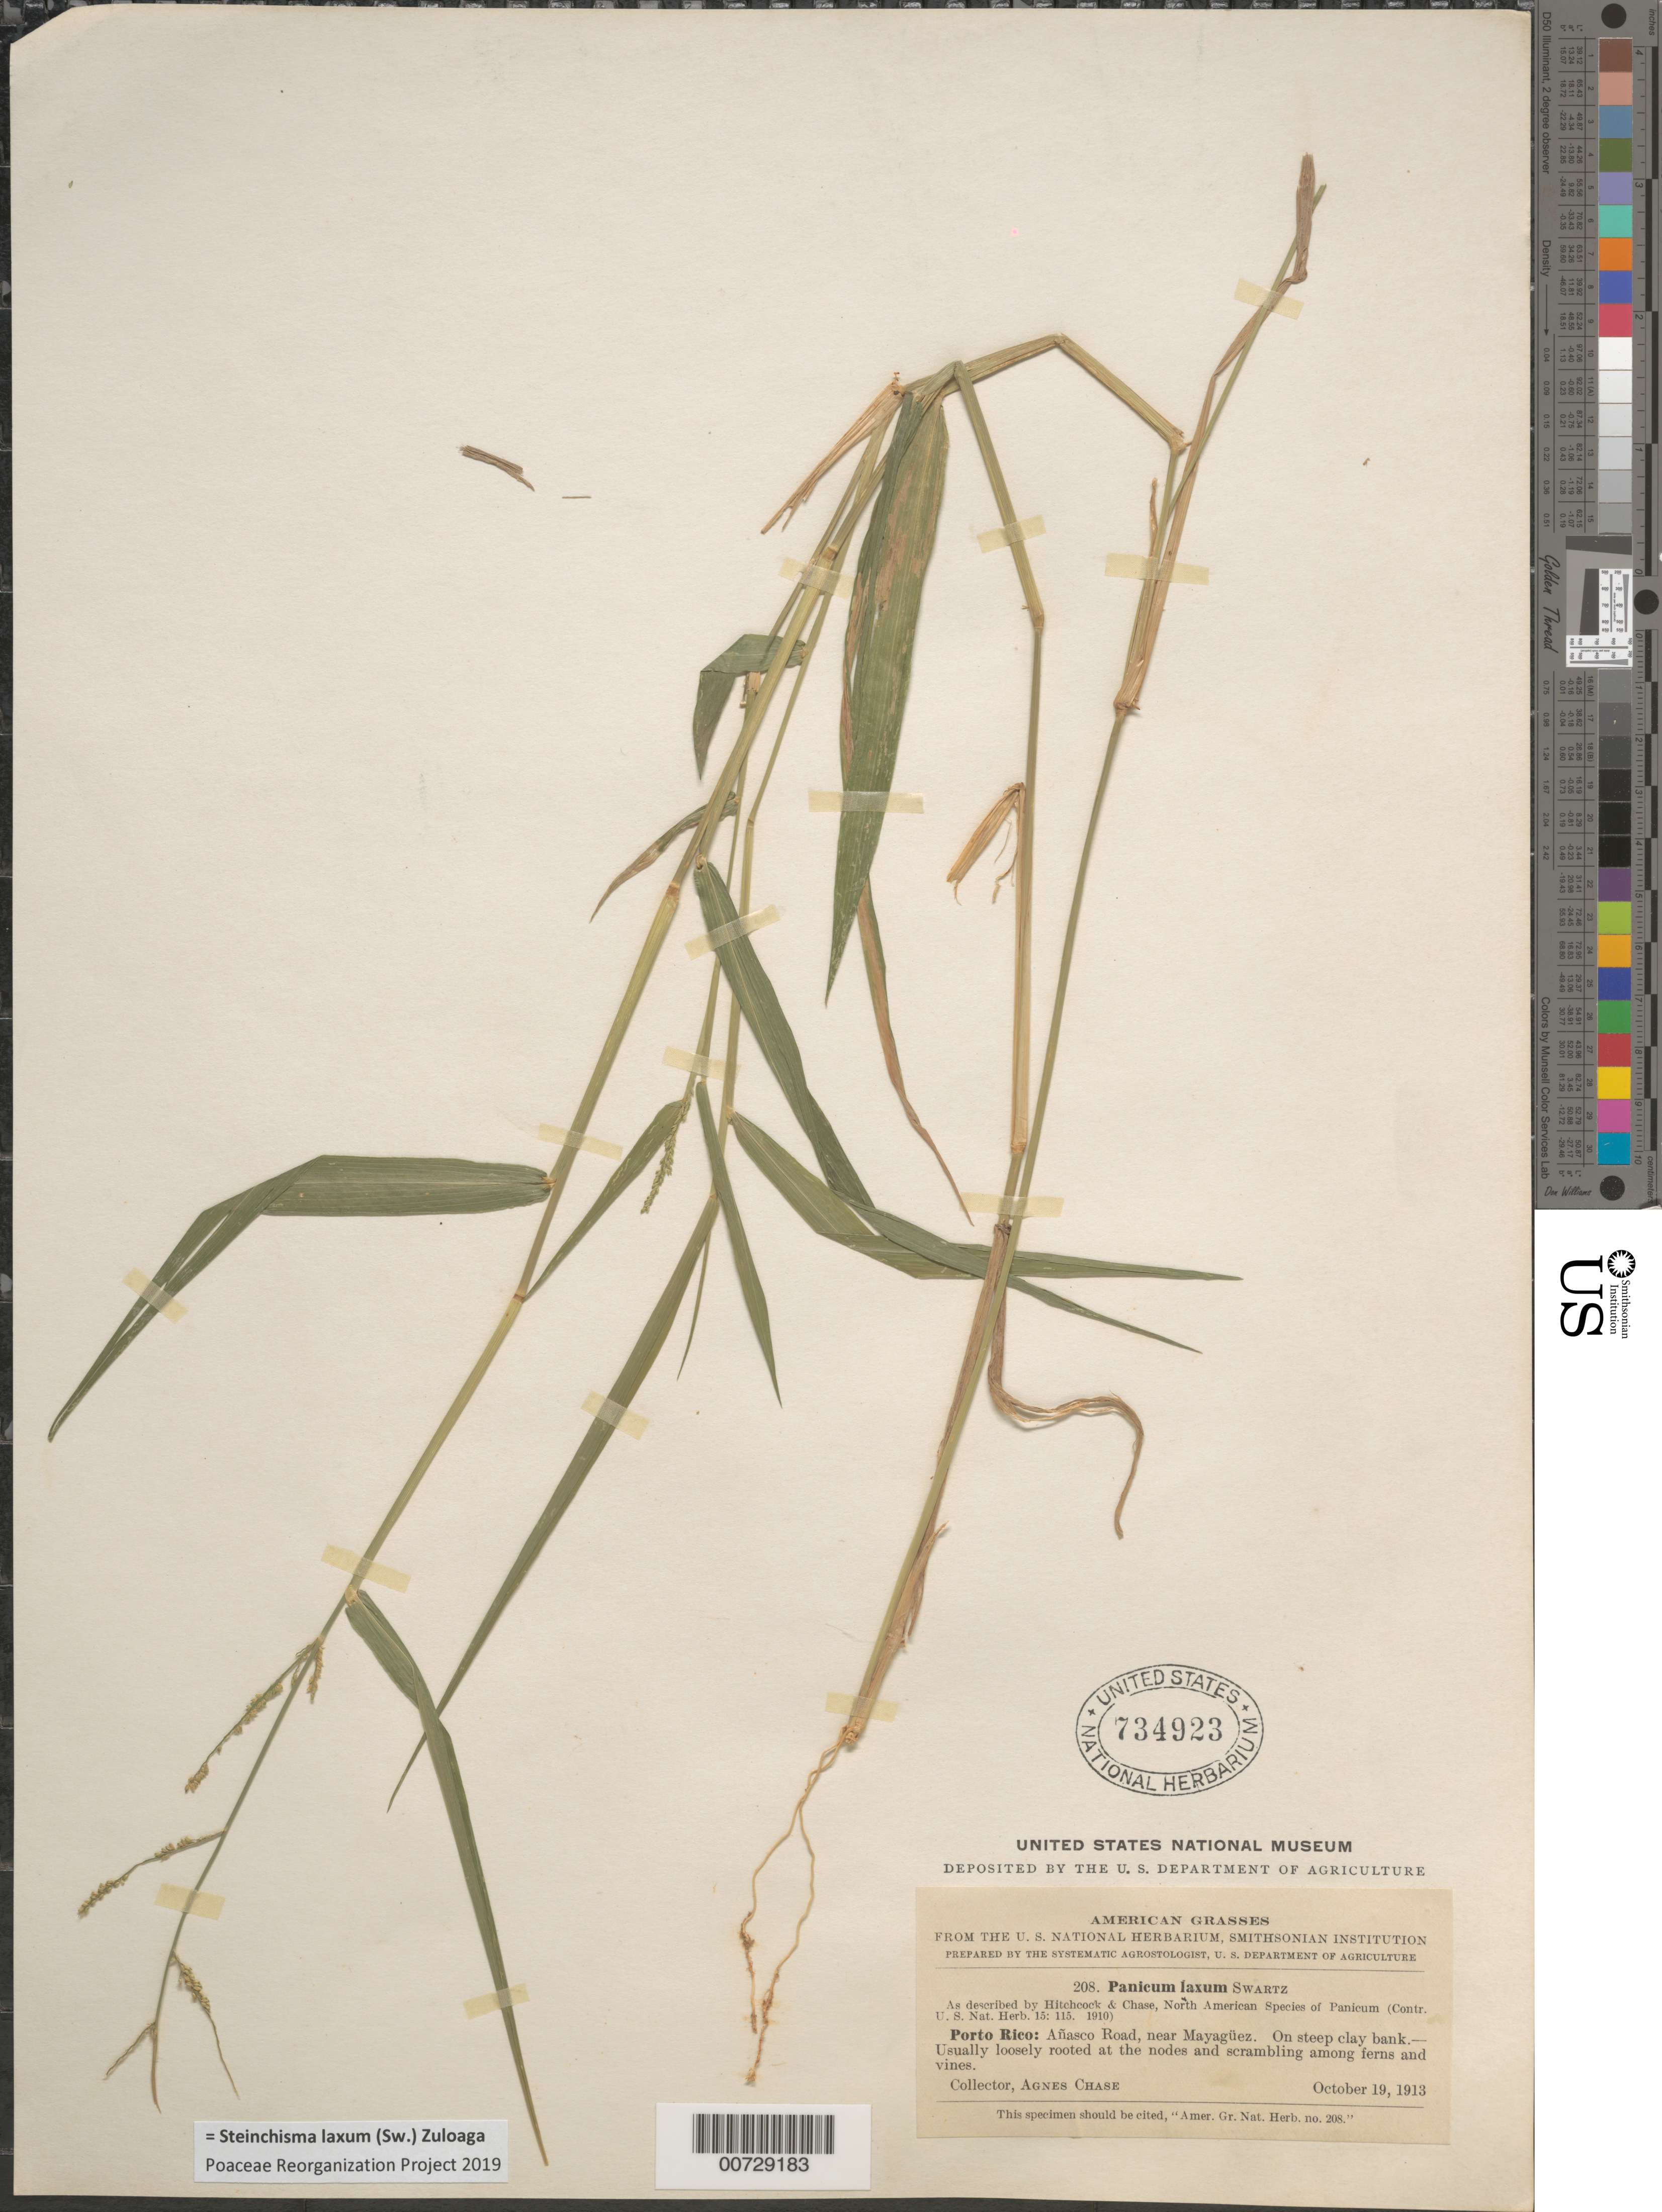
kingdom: Plantae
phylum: Tracheophyta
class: Liliopsida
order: Poales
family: Poaceae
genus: Steinchisma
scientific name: Steinchisma laxum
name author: (Sw.) Zuloaga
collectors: A. Chase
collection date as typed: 19 Oct 1913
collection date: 1913-10-19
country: Puerto Rico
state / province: Mayagüez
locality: Añasco Road, near Mayaguez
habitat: On steep clay bank; usually among ferns and vines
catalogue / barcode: US 734923